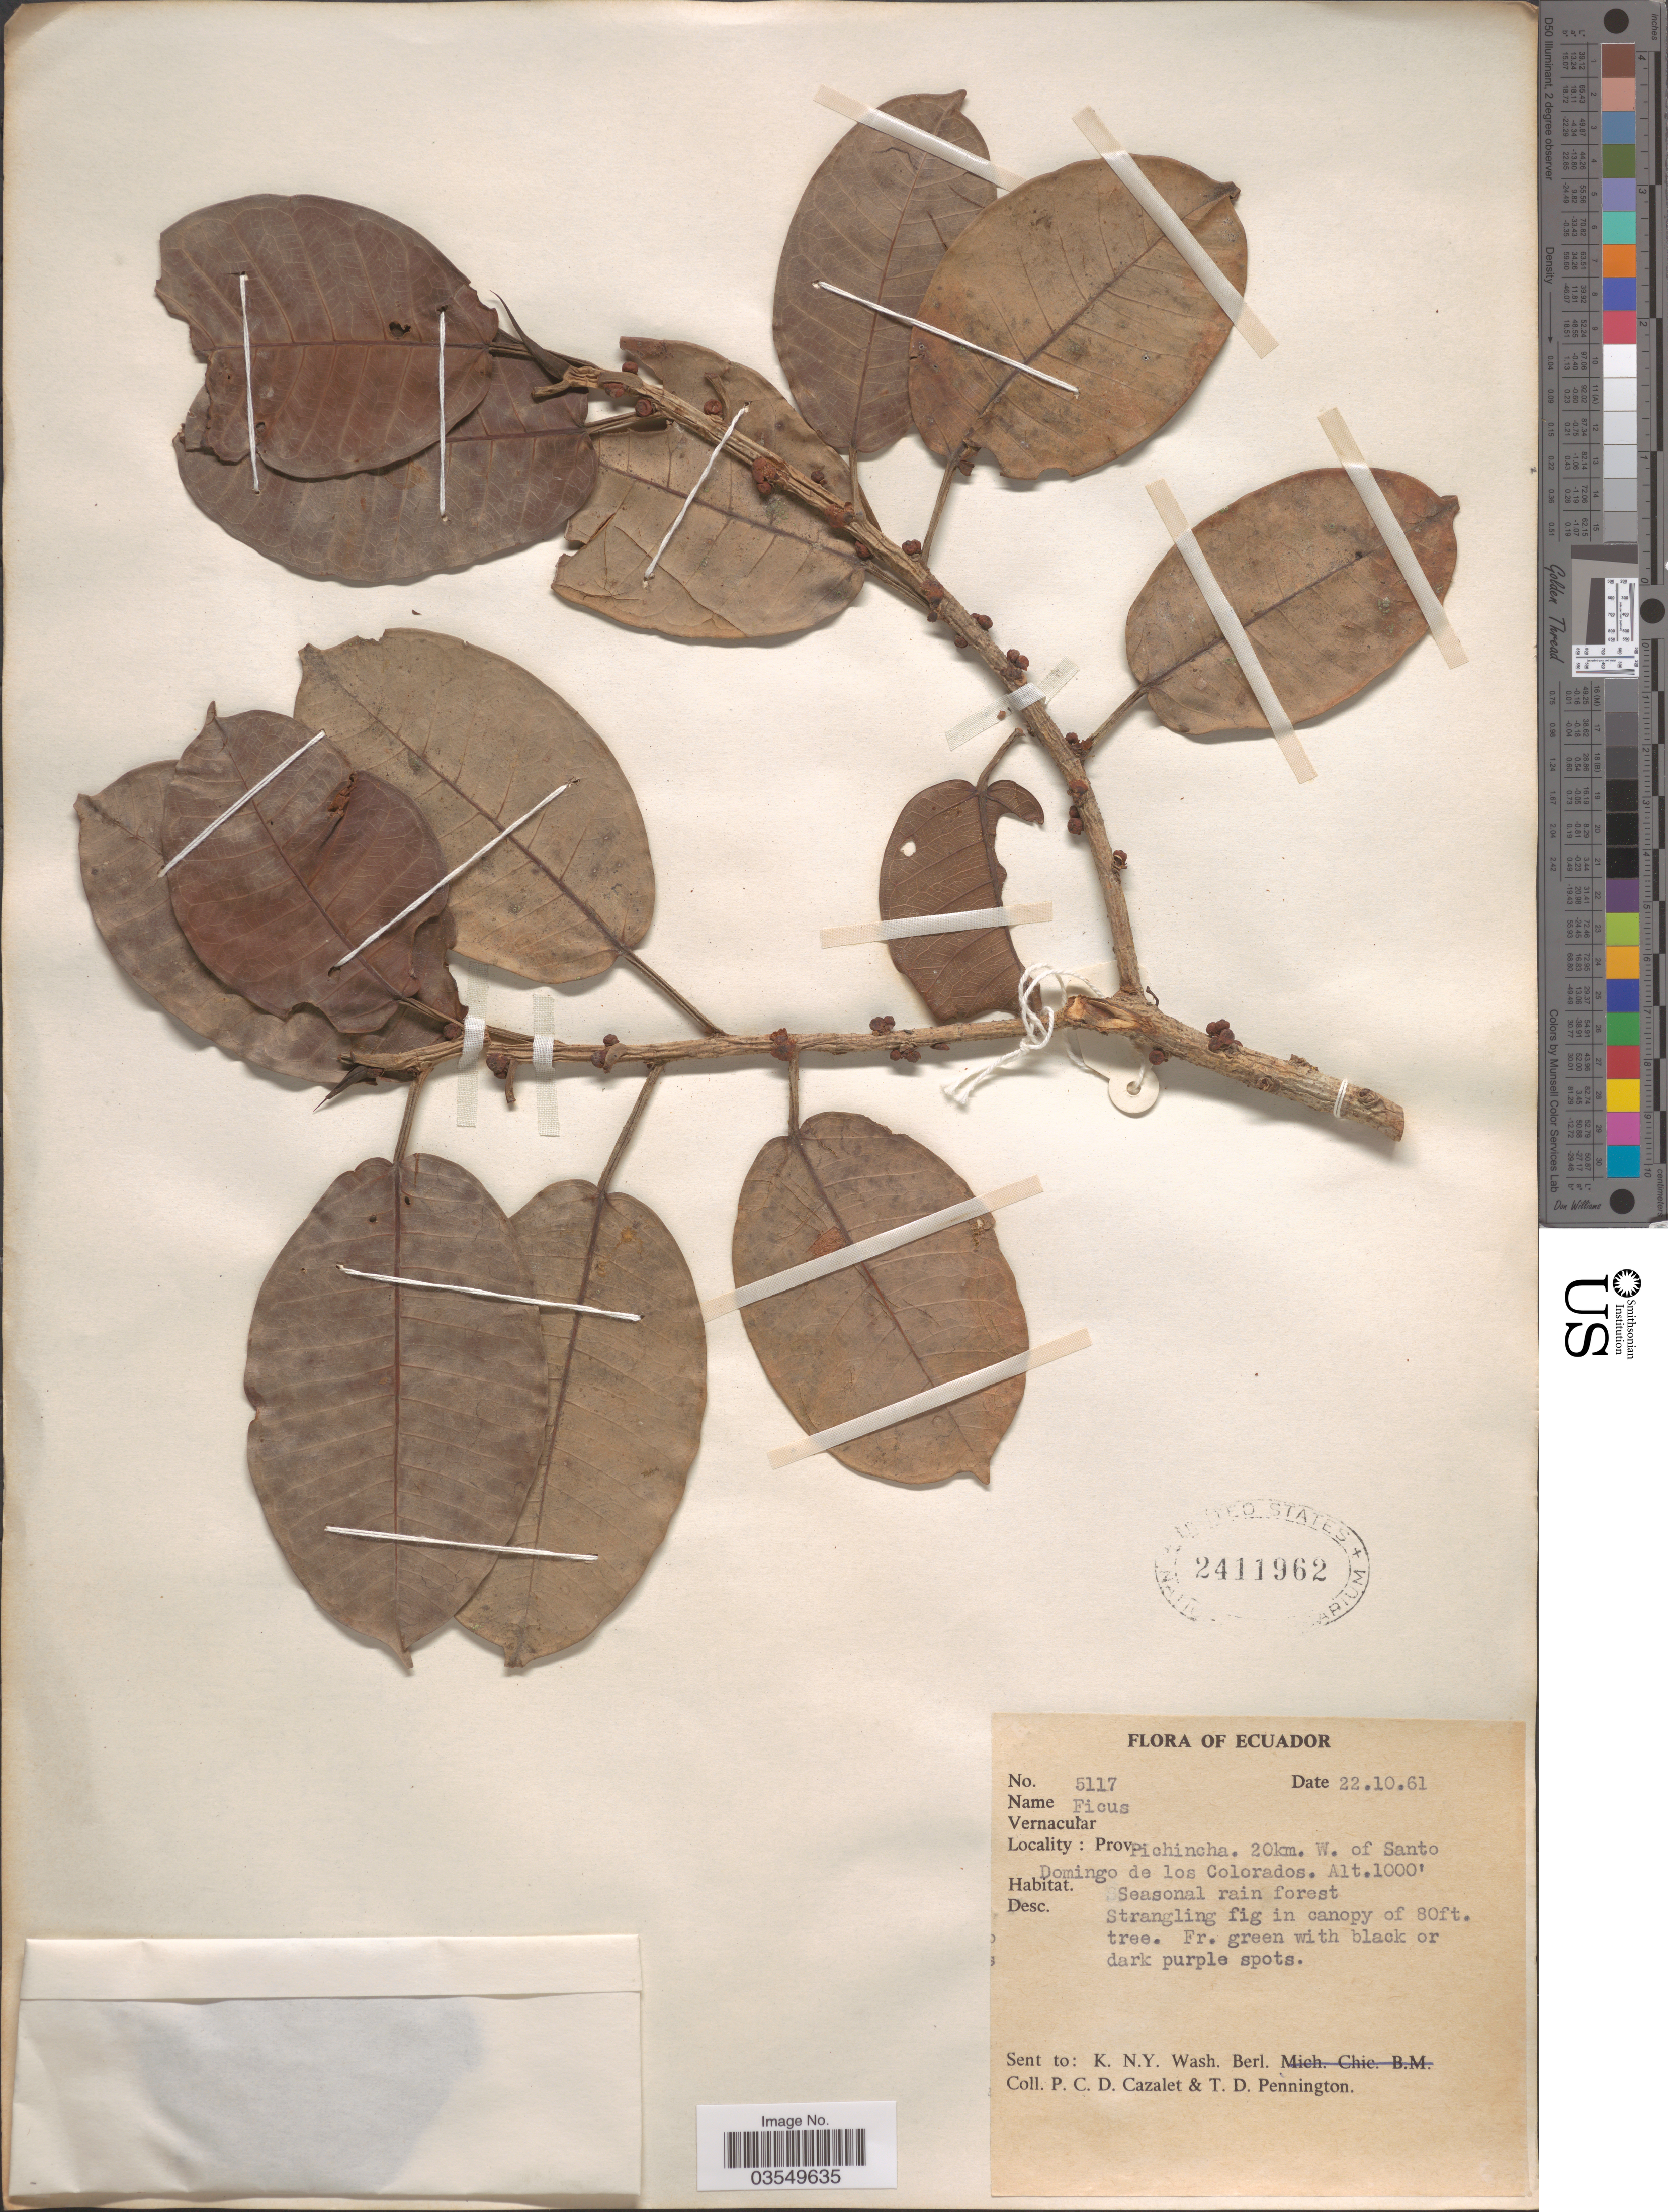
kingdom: Plantae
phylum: Tracheophyta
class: Magnoliopsida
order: Rosales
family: Moraceae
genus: Ficus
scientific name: Ficus sp.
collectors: P. C. D. Cazalet & T. D. Pennington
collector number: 5117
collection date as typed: Transcribed d/m/y: 22/10/61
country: Ecuador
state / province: Pichincha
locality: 20km. W. of Santo Domingo de los Colorados.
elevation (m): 305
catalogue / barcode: US 2411962